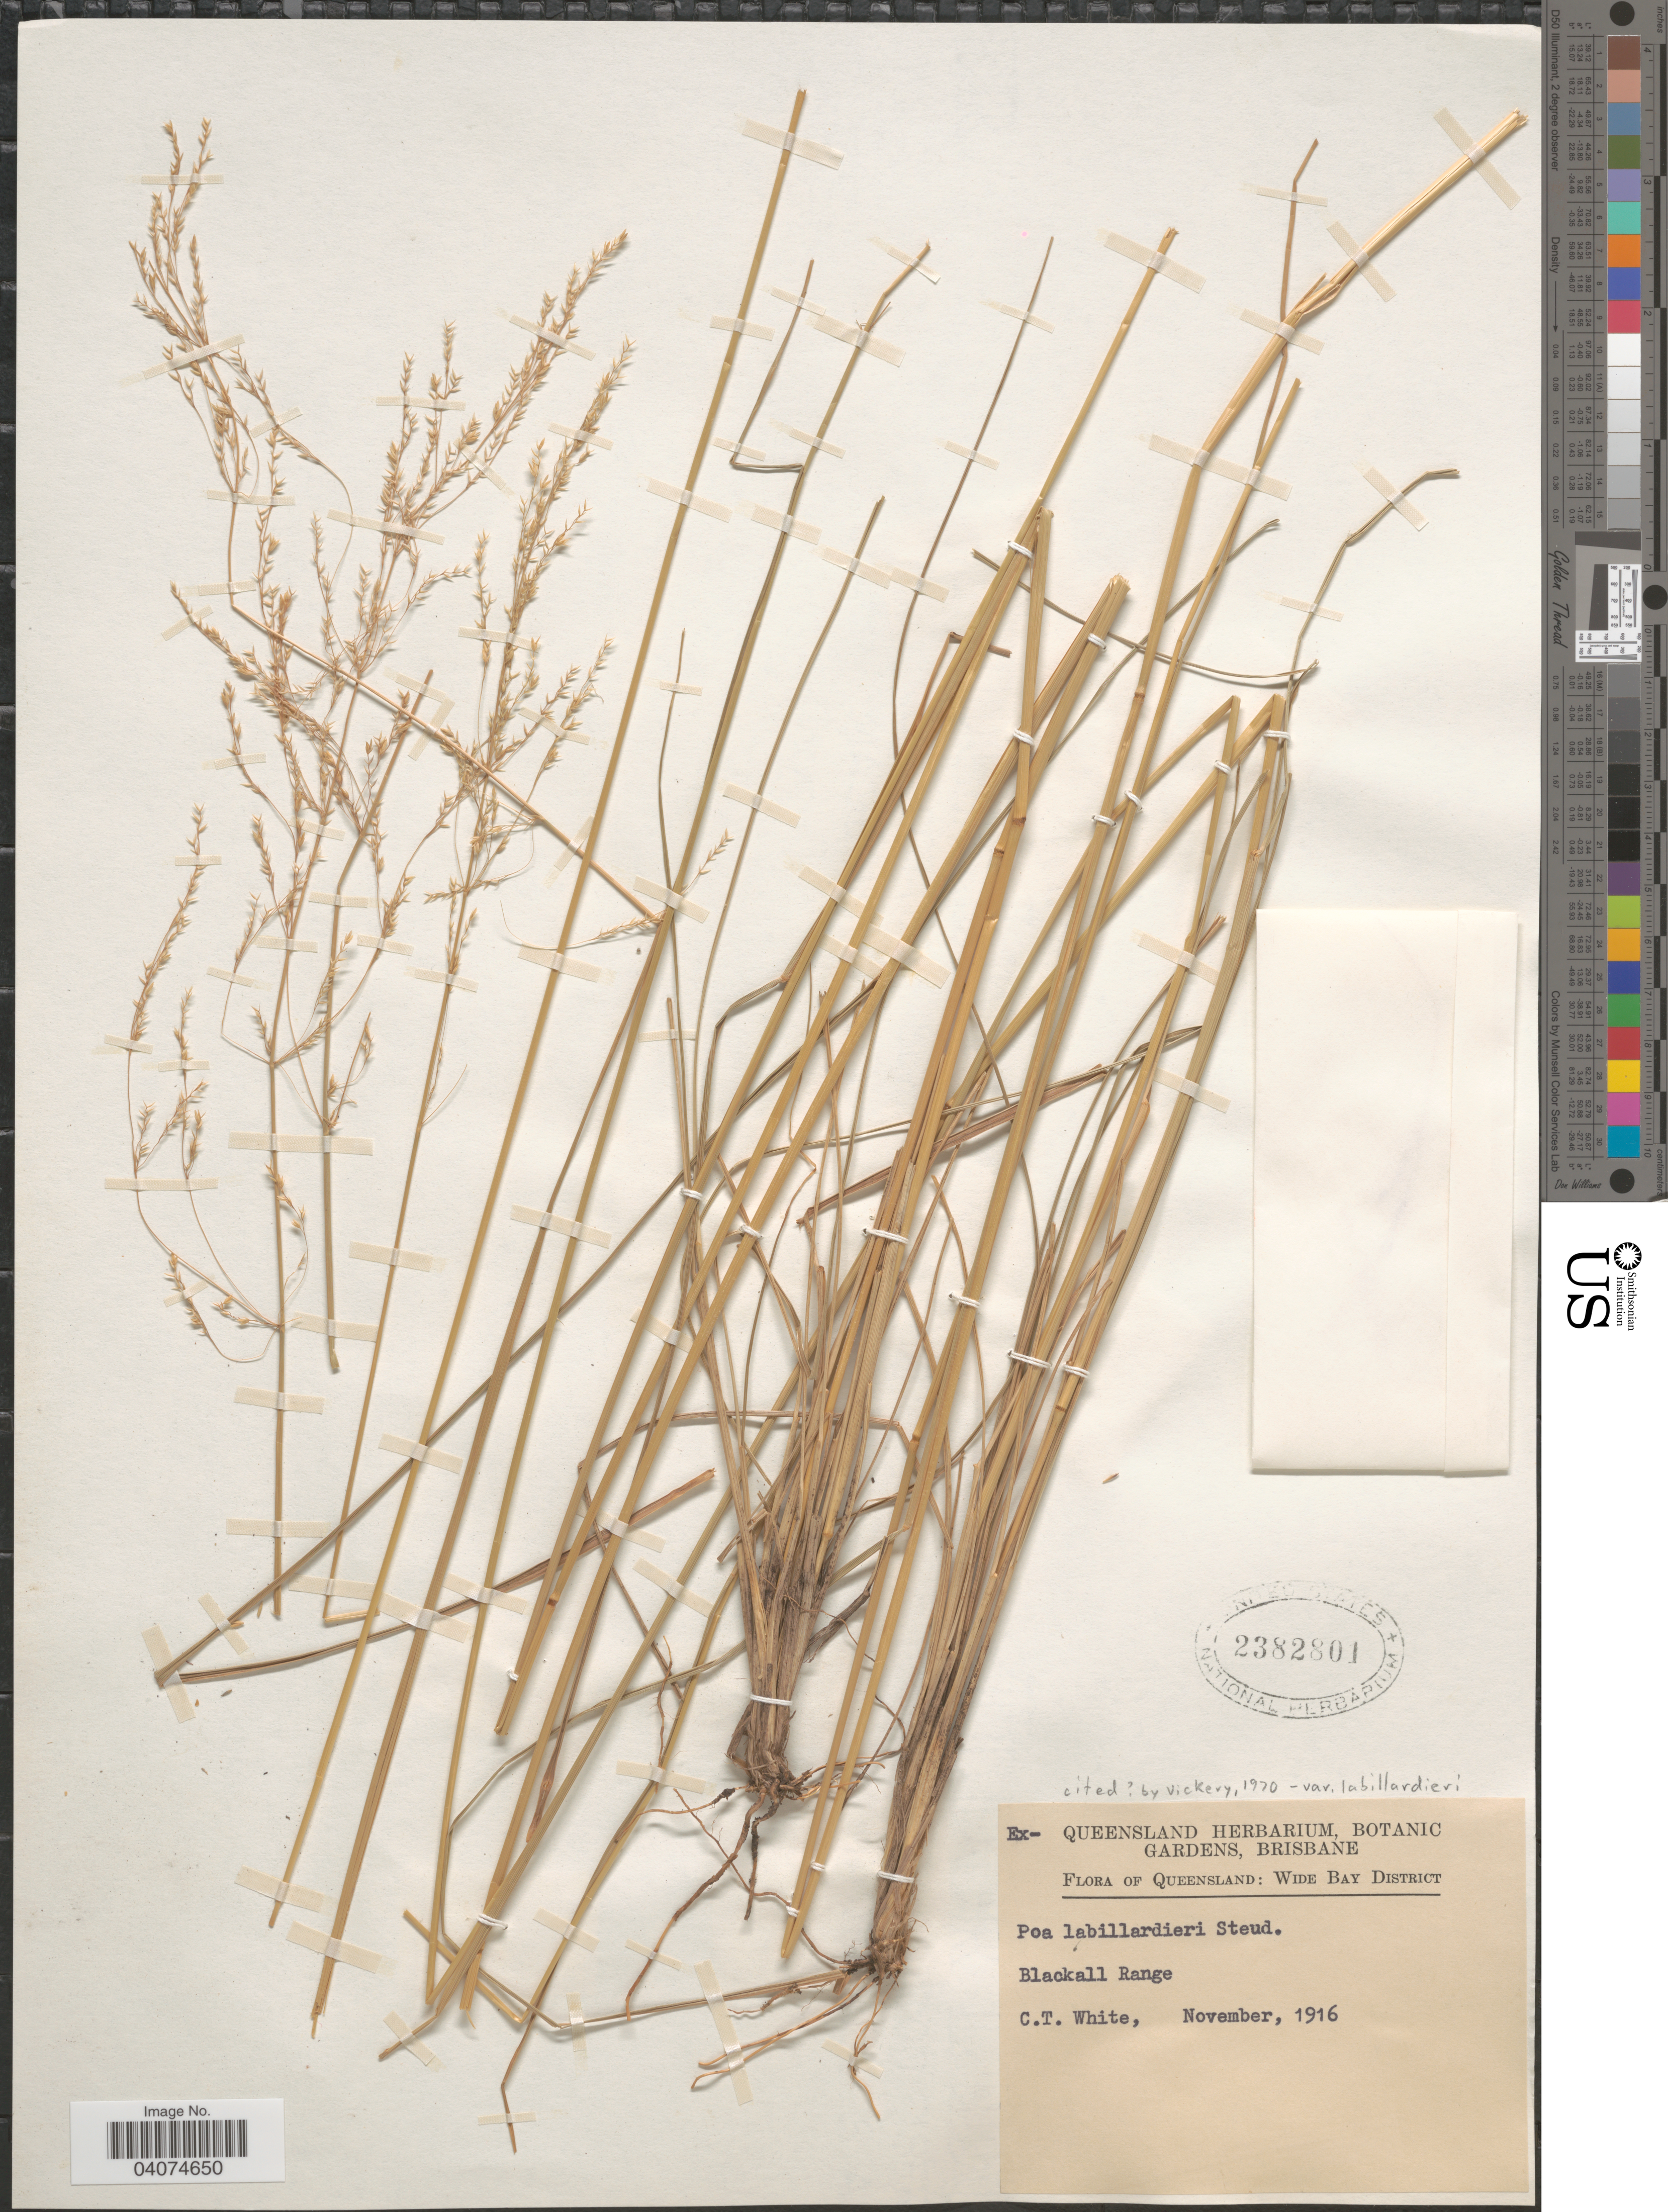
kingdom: Plantae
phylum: Tracheophyta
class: Liliopsida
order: Poales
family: Poaceae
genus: Poa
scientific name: Poa labillardierei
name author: Steud.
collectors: C. T. White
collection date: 1916-11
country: Australia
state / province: Queensland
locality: Wide Bay District. Blackall Range.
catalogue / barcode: US 2382801